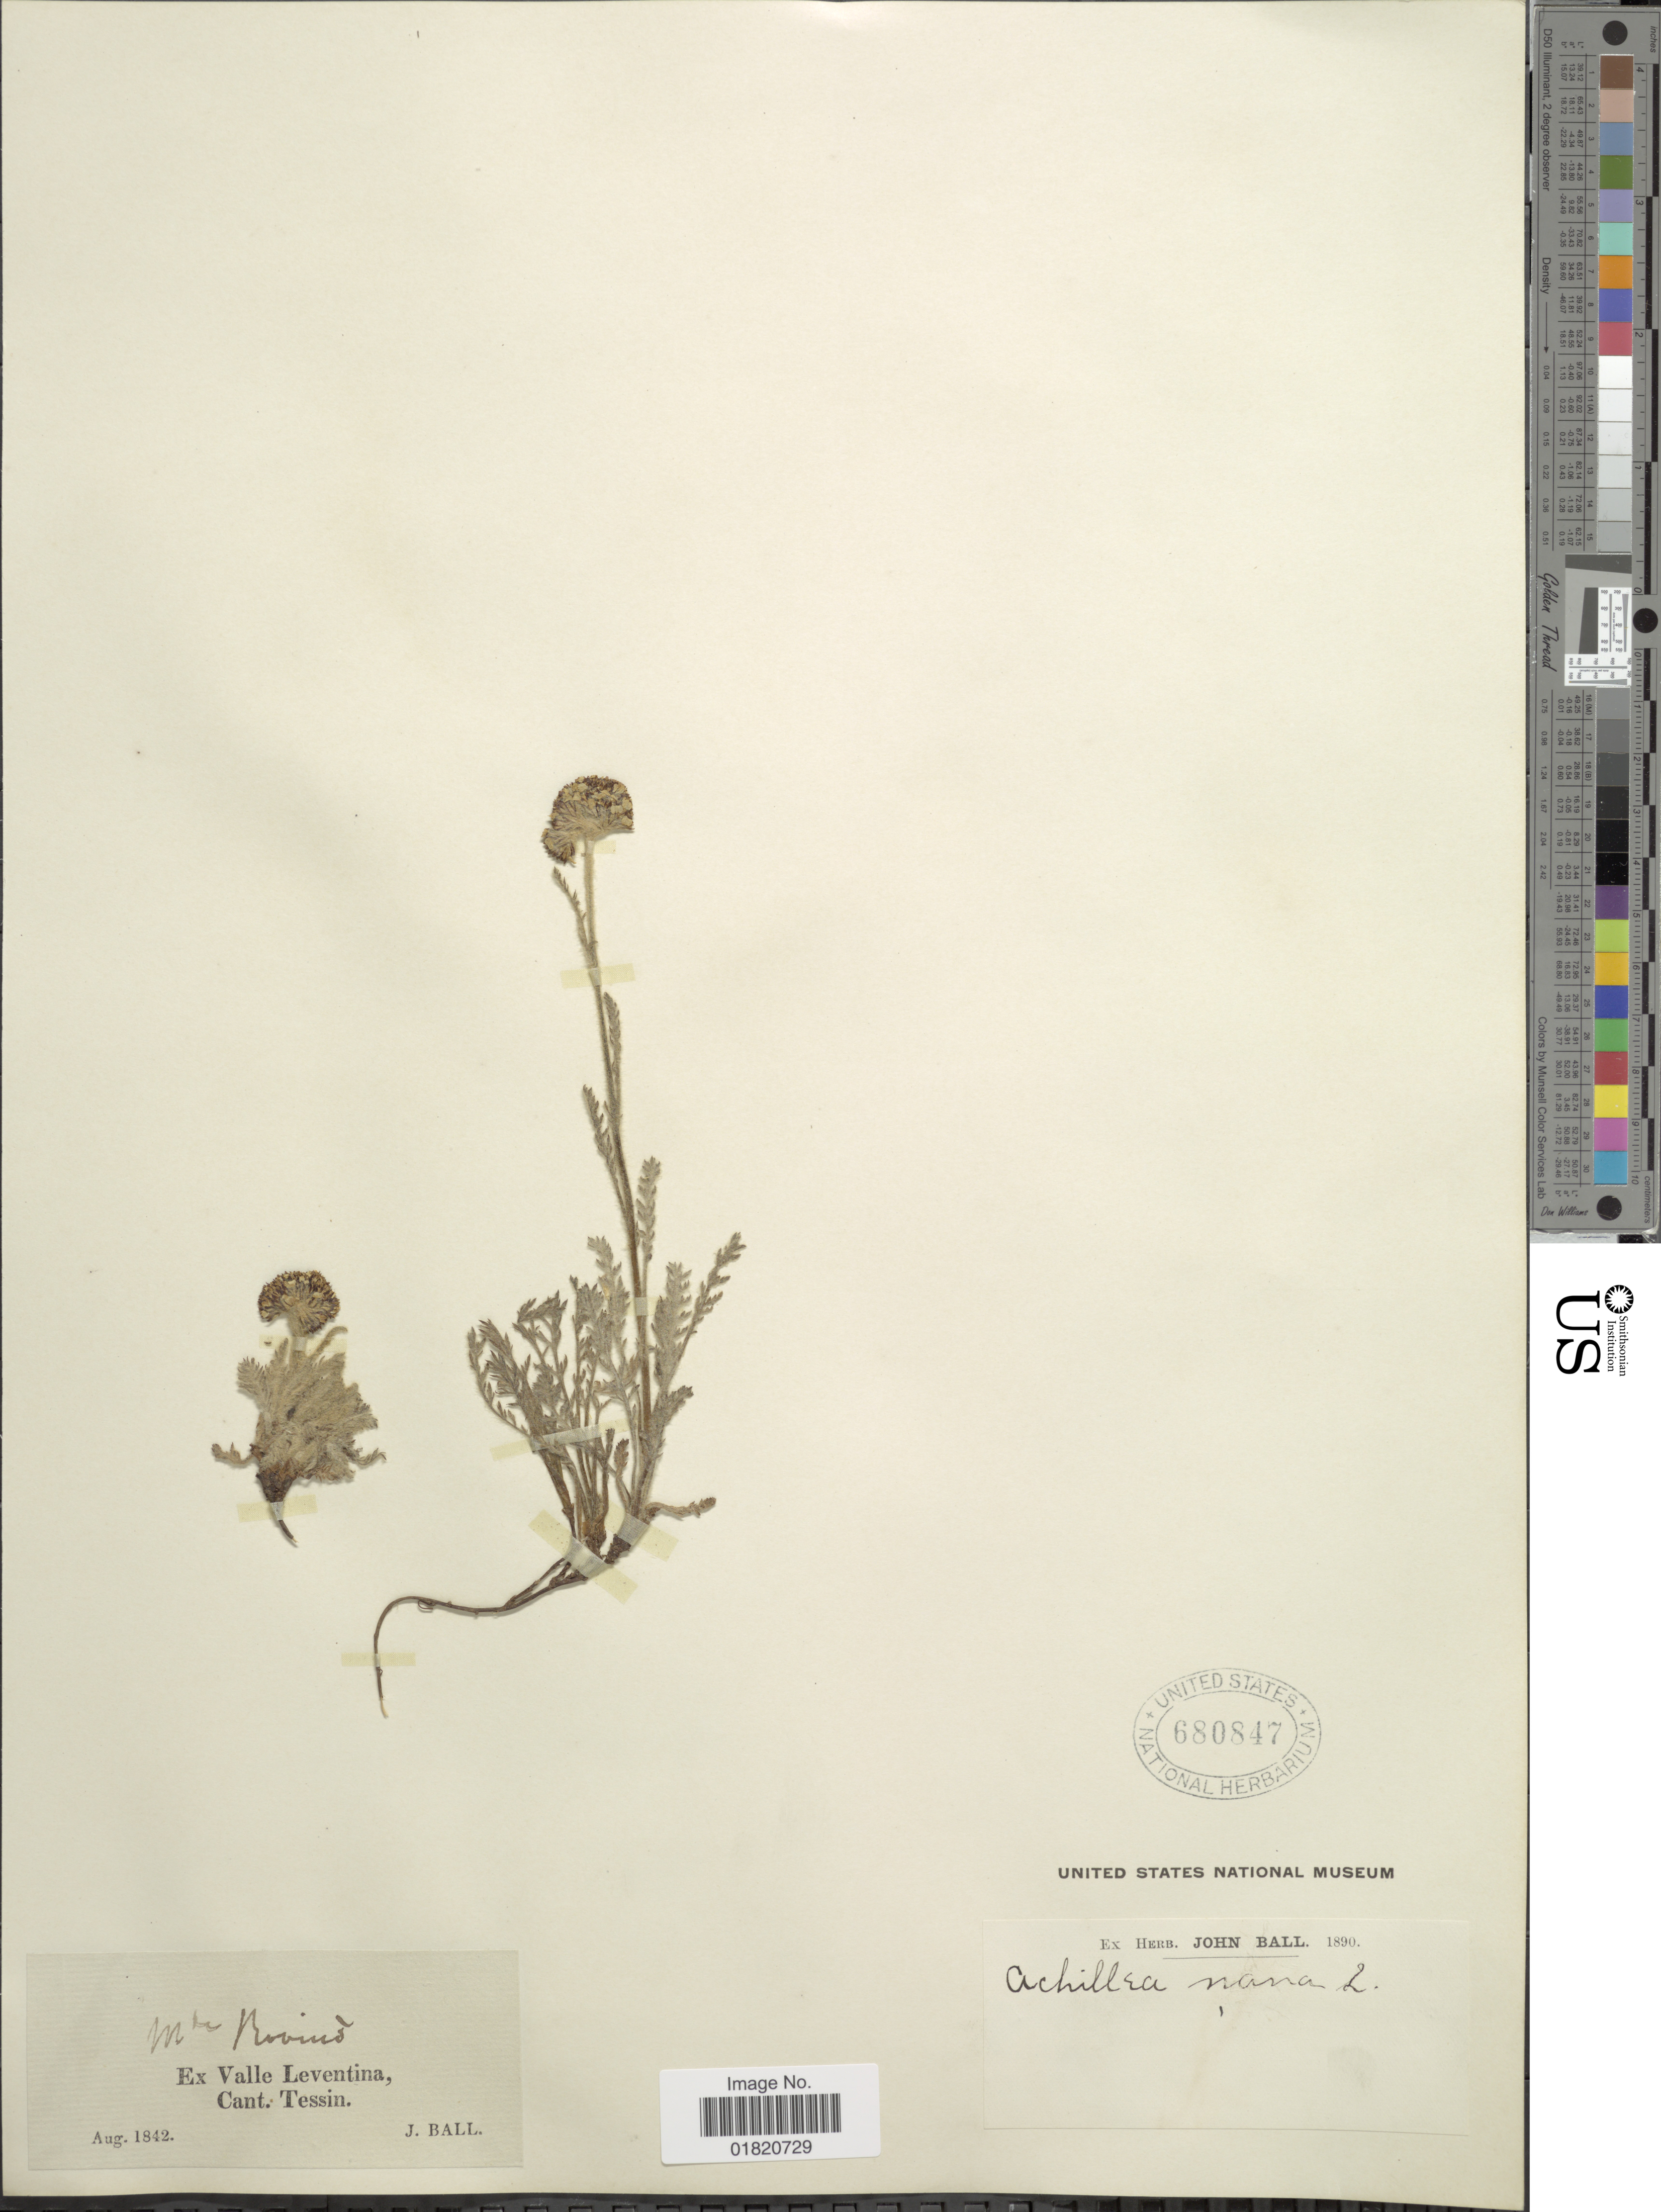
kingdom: Plantae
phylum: Tracheophyta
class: Magnoliopsida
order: Asterales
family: Asteraceae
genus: Achillea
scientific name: Achillea nana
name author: L.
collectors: J. Ball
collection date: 1842-08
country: Switzerland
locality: Valle Leventina, Cant. Tessin.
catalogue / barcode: US 680847